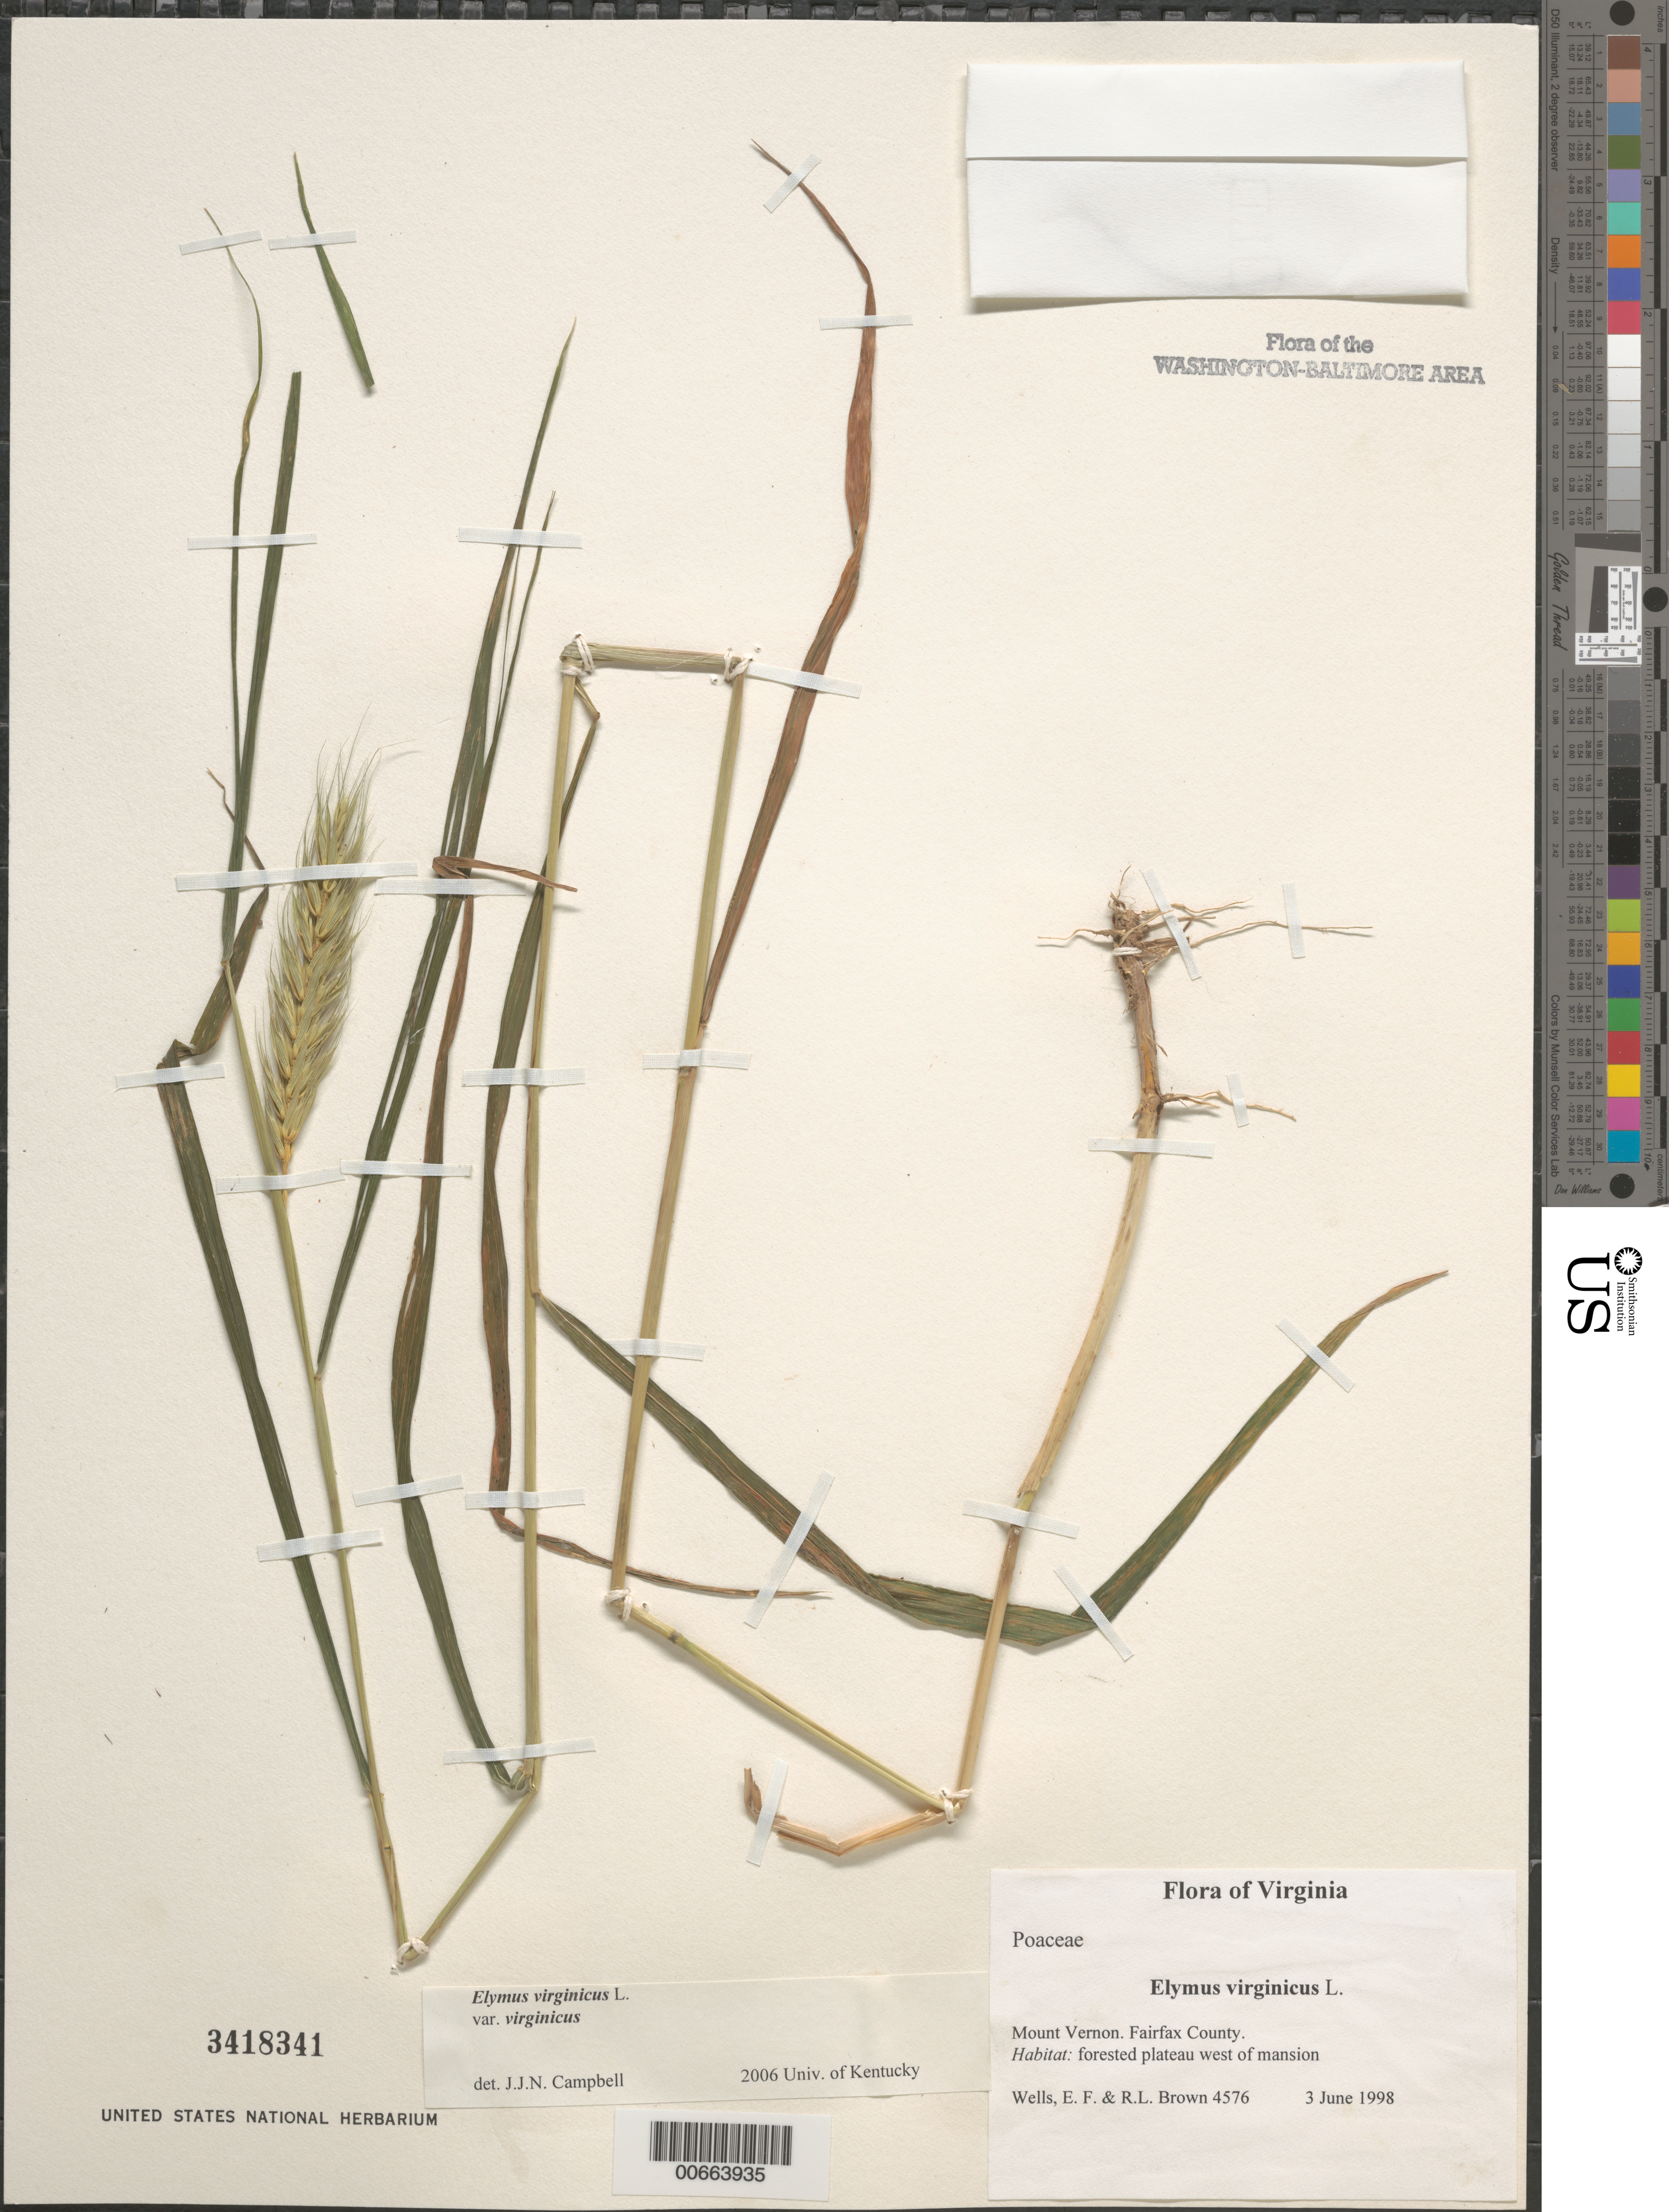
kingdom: Plantae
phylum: Tracheophyta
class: Liliopsida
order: Poales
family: Poaceae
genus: Elymus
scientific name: Elymus virginicus var. virginicus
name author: L.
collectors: E. F. Wells & R. L. Brown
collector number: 4576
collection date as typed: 03 Jun 1998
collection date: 1998-06-03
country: United States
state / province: Virginia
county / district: Fairfax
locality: Mount Vernon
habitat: forested plateau west of mansion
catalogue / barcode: US 3418341